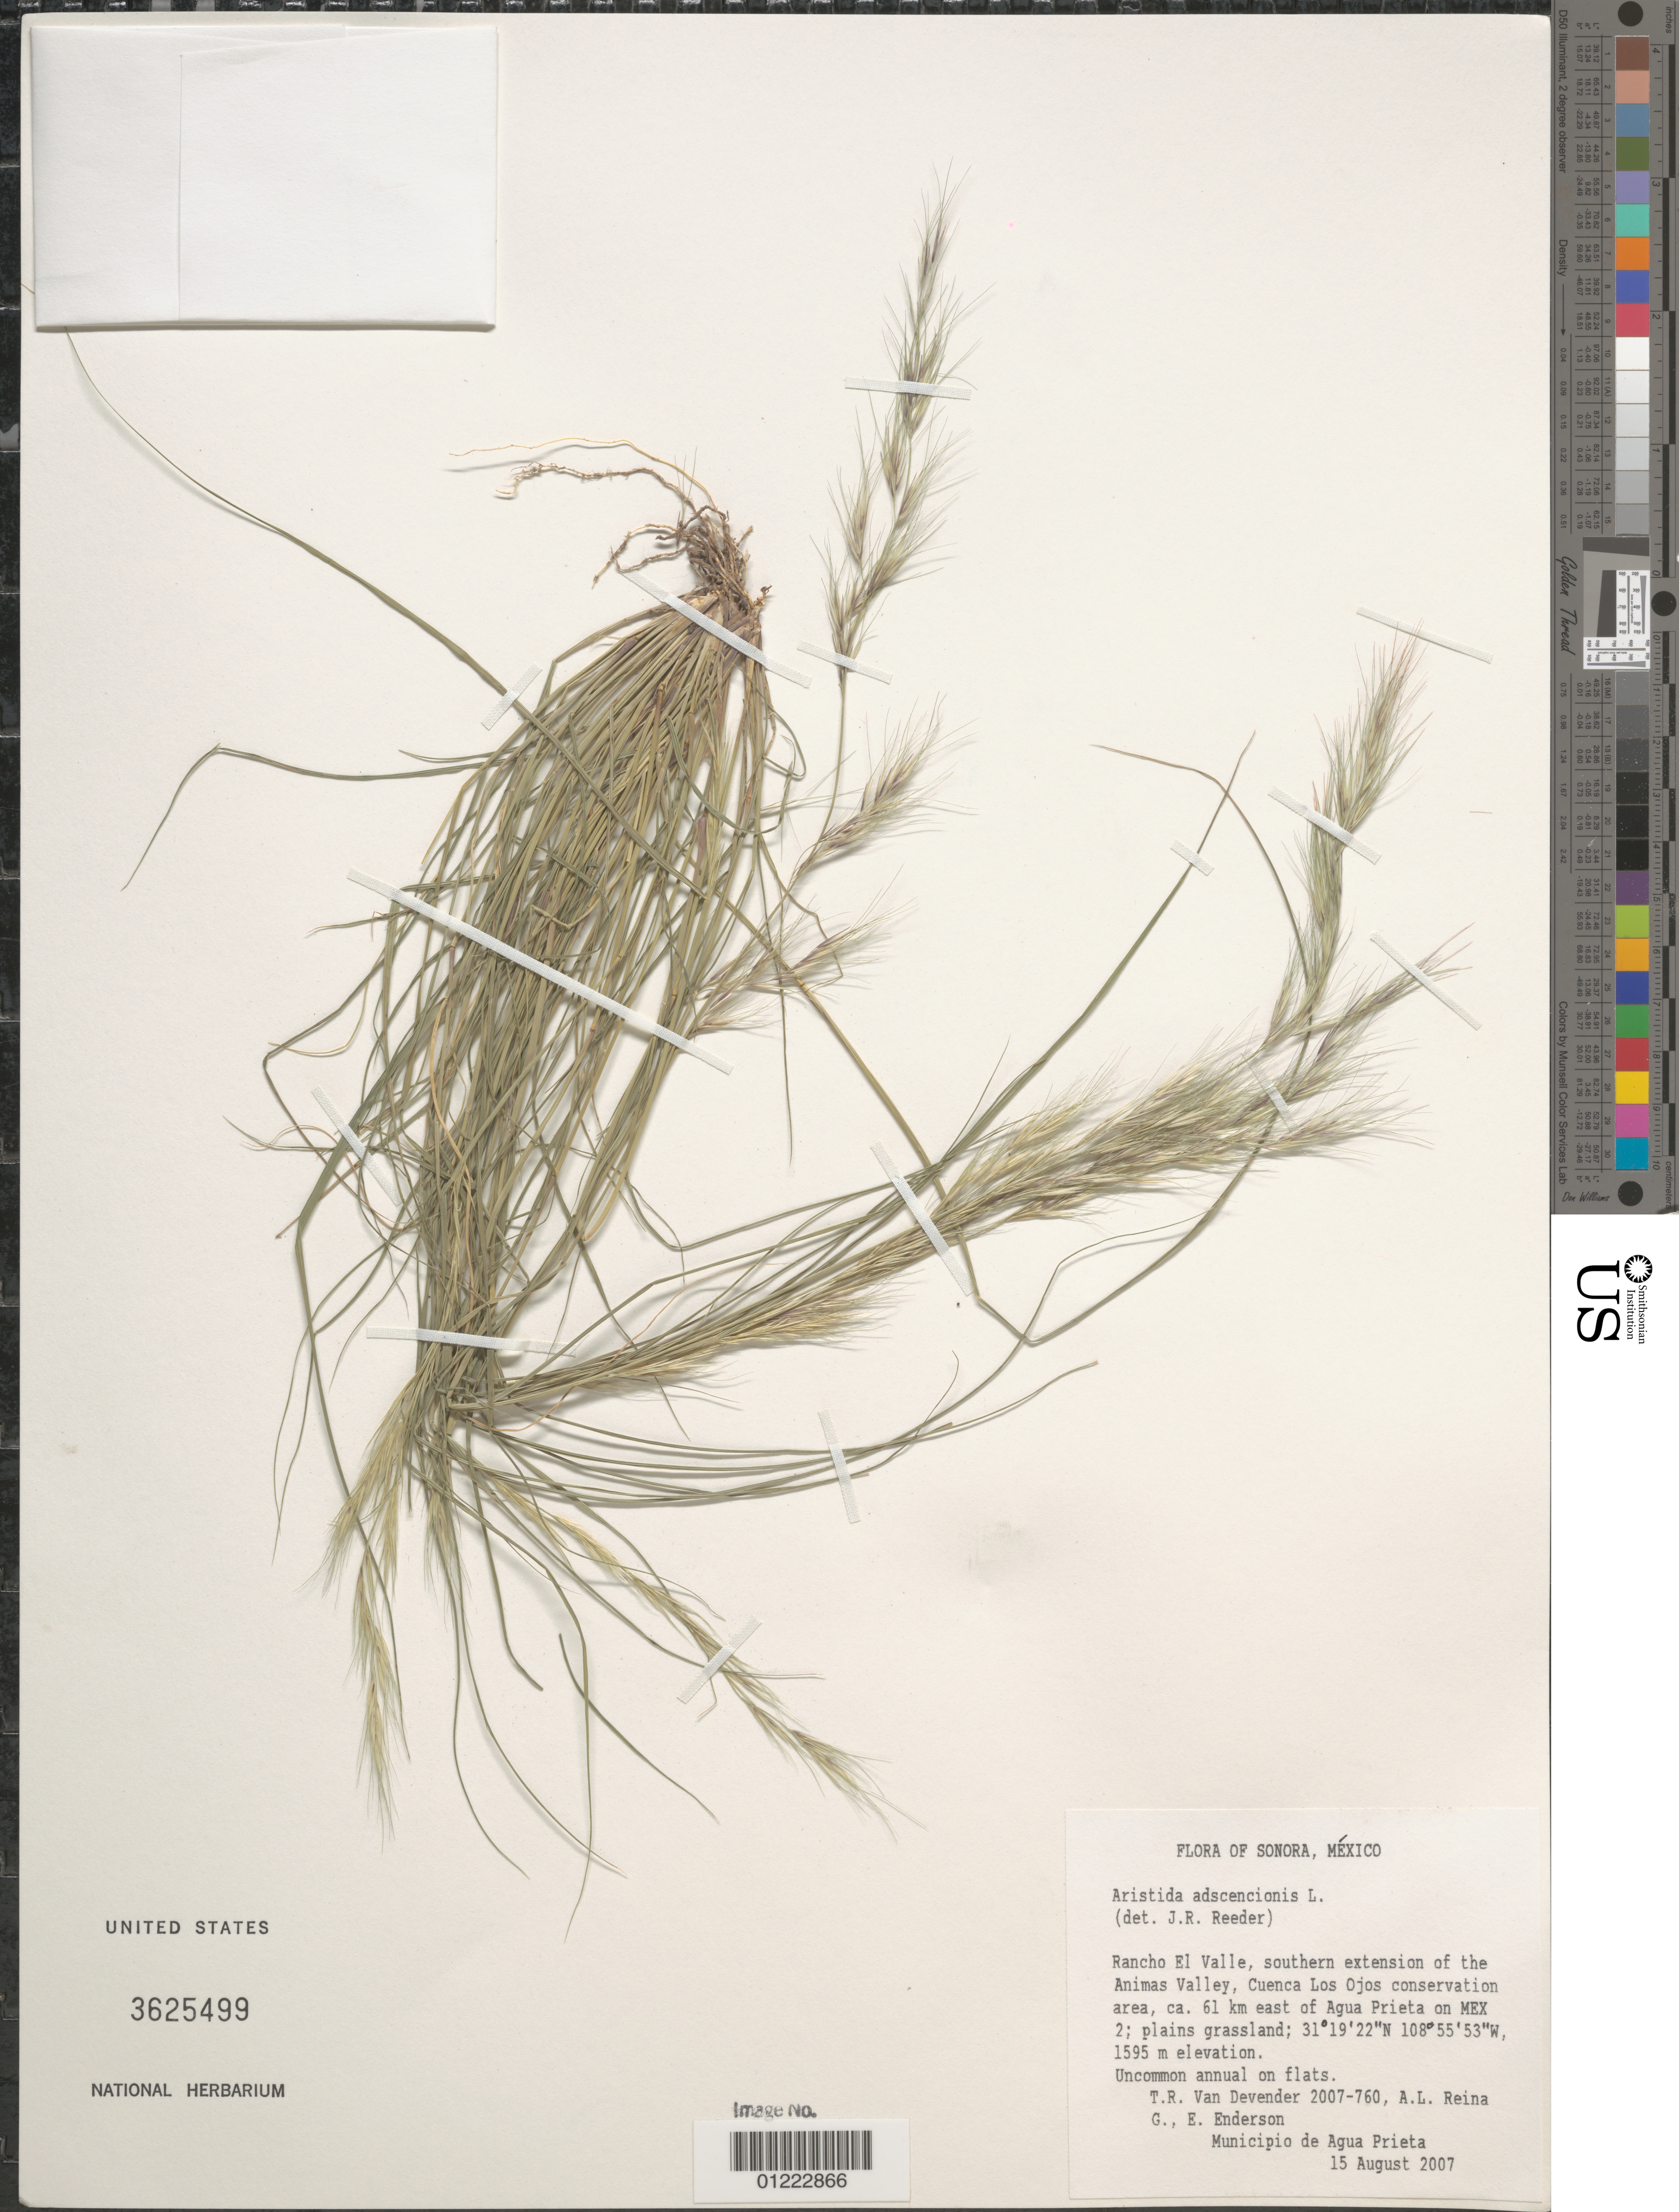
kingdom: Plantae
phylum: Tracheophyta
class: Liliopsida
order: Poales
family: Poaceae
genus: Aristida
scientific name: Aristida adscensionis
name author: L.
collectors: T. R. Van Devender, A. L. Reina G. & E. Enderson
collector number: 2007-760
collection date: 2007-08-15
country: Mexico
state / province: Sonora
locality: Municipio de Agua Prieta Rancho El Valle, southern extension of the Animas Valley, Cuenca Los Ojos conservation area, ca. 61 km east of Agua Prieta on MEX 2; plains grassland;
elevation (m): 1595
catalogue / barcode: US 3625499